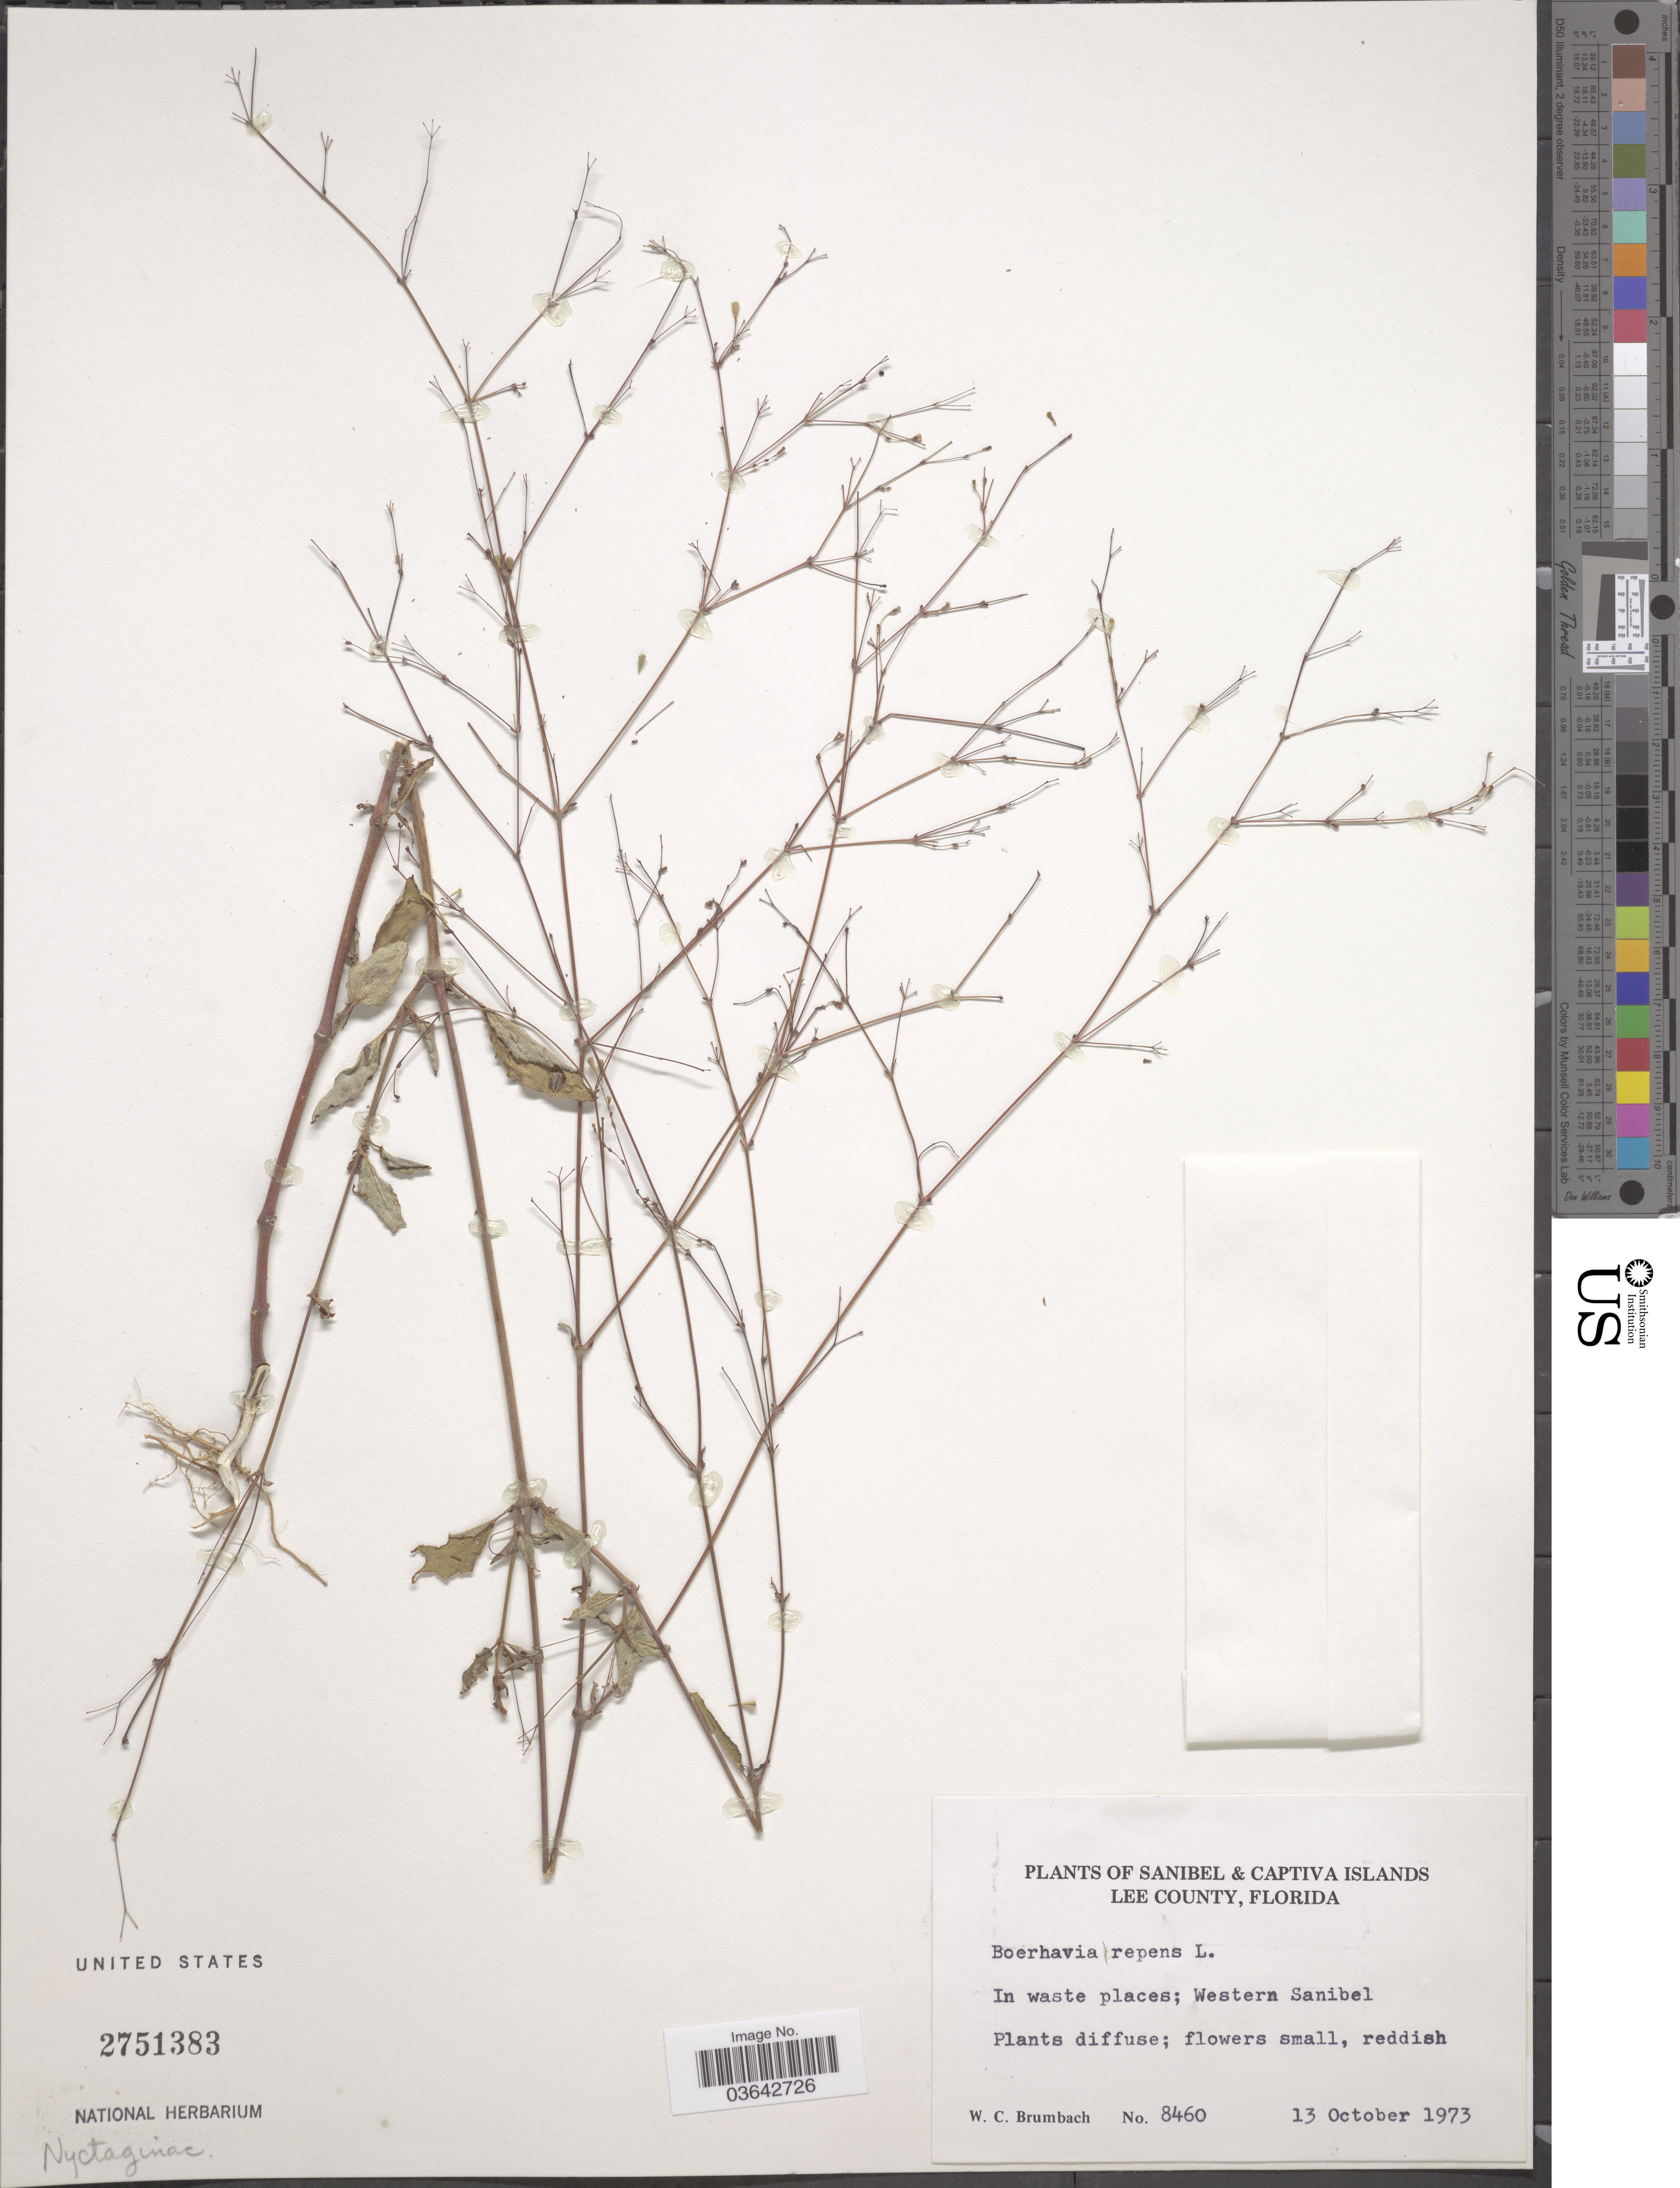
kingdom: Plantae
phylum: Tracheophyta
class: Magnoliopsida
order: Caryophyllales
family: Nyctaginaceae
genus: Boerhavia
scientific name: Boerhavia repens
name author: L.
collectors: W. C. Brumbach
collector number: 8460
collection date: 1973-10-13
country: United States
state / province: Florida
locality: Sanibel Island. Lee County. Western Sanibel.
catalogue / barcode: US 2751383